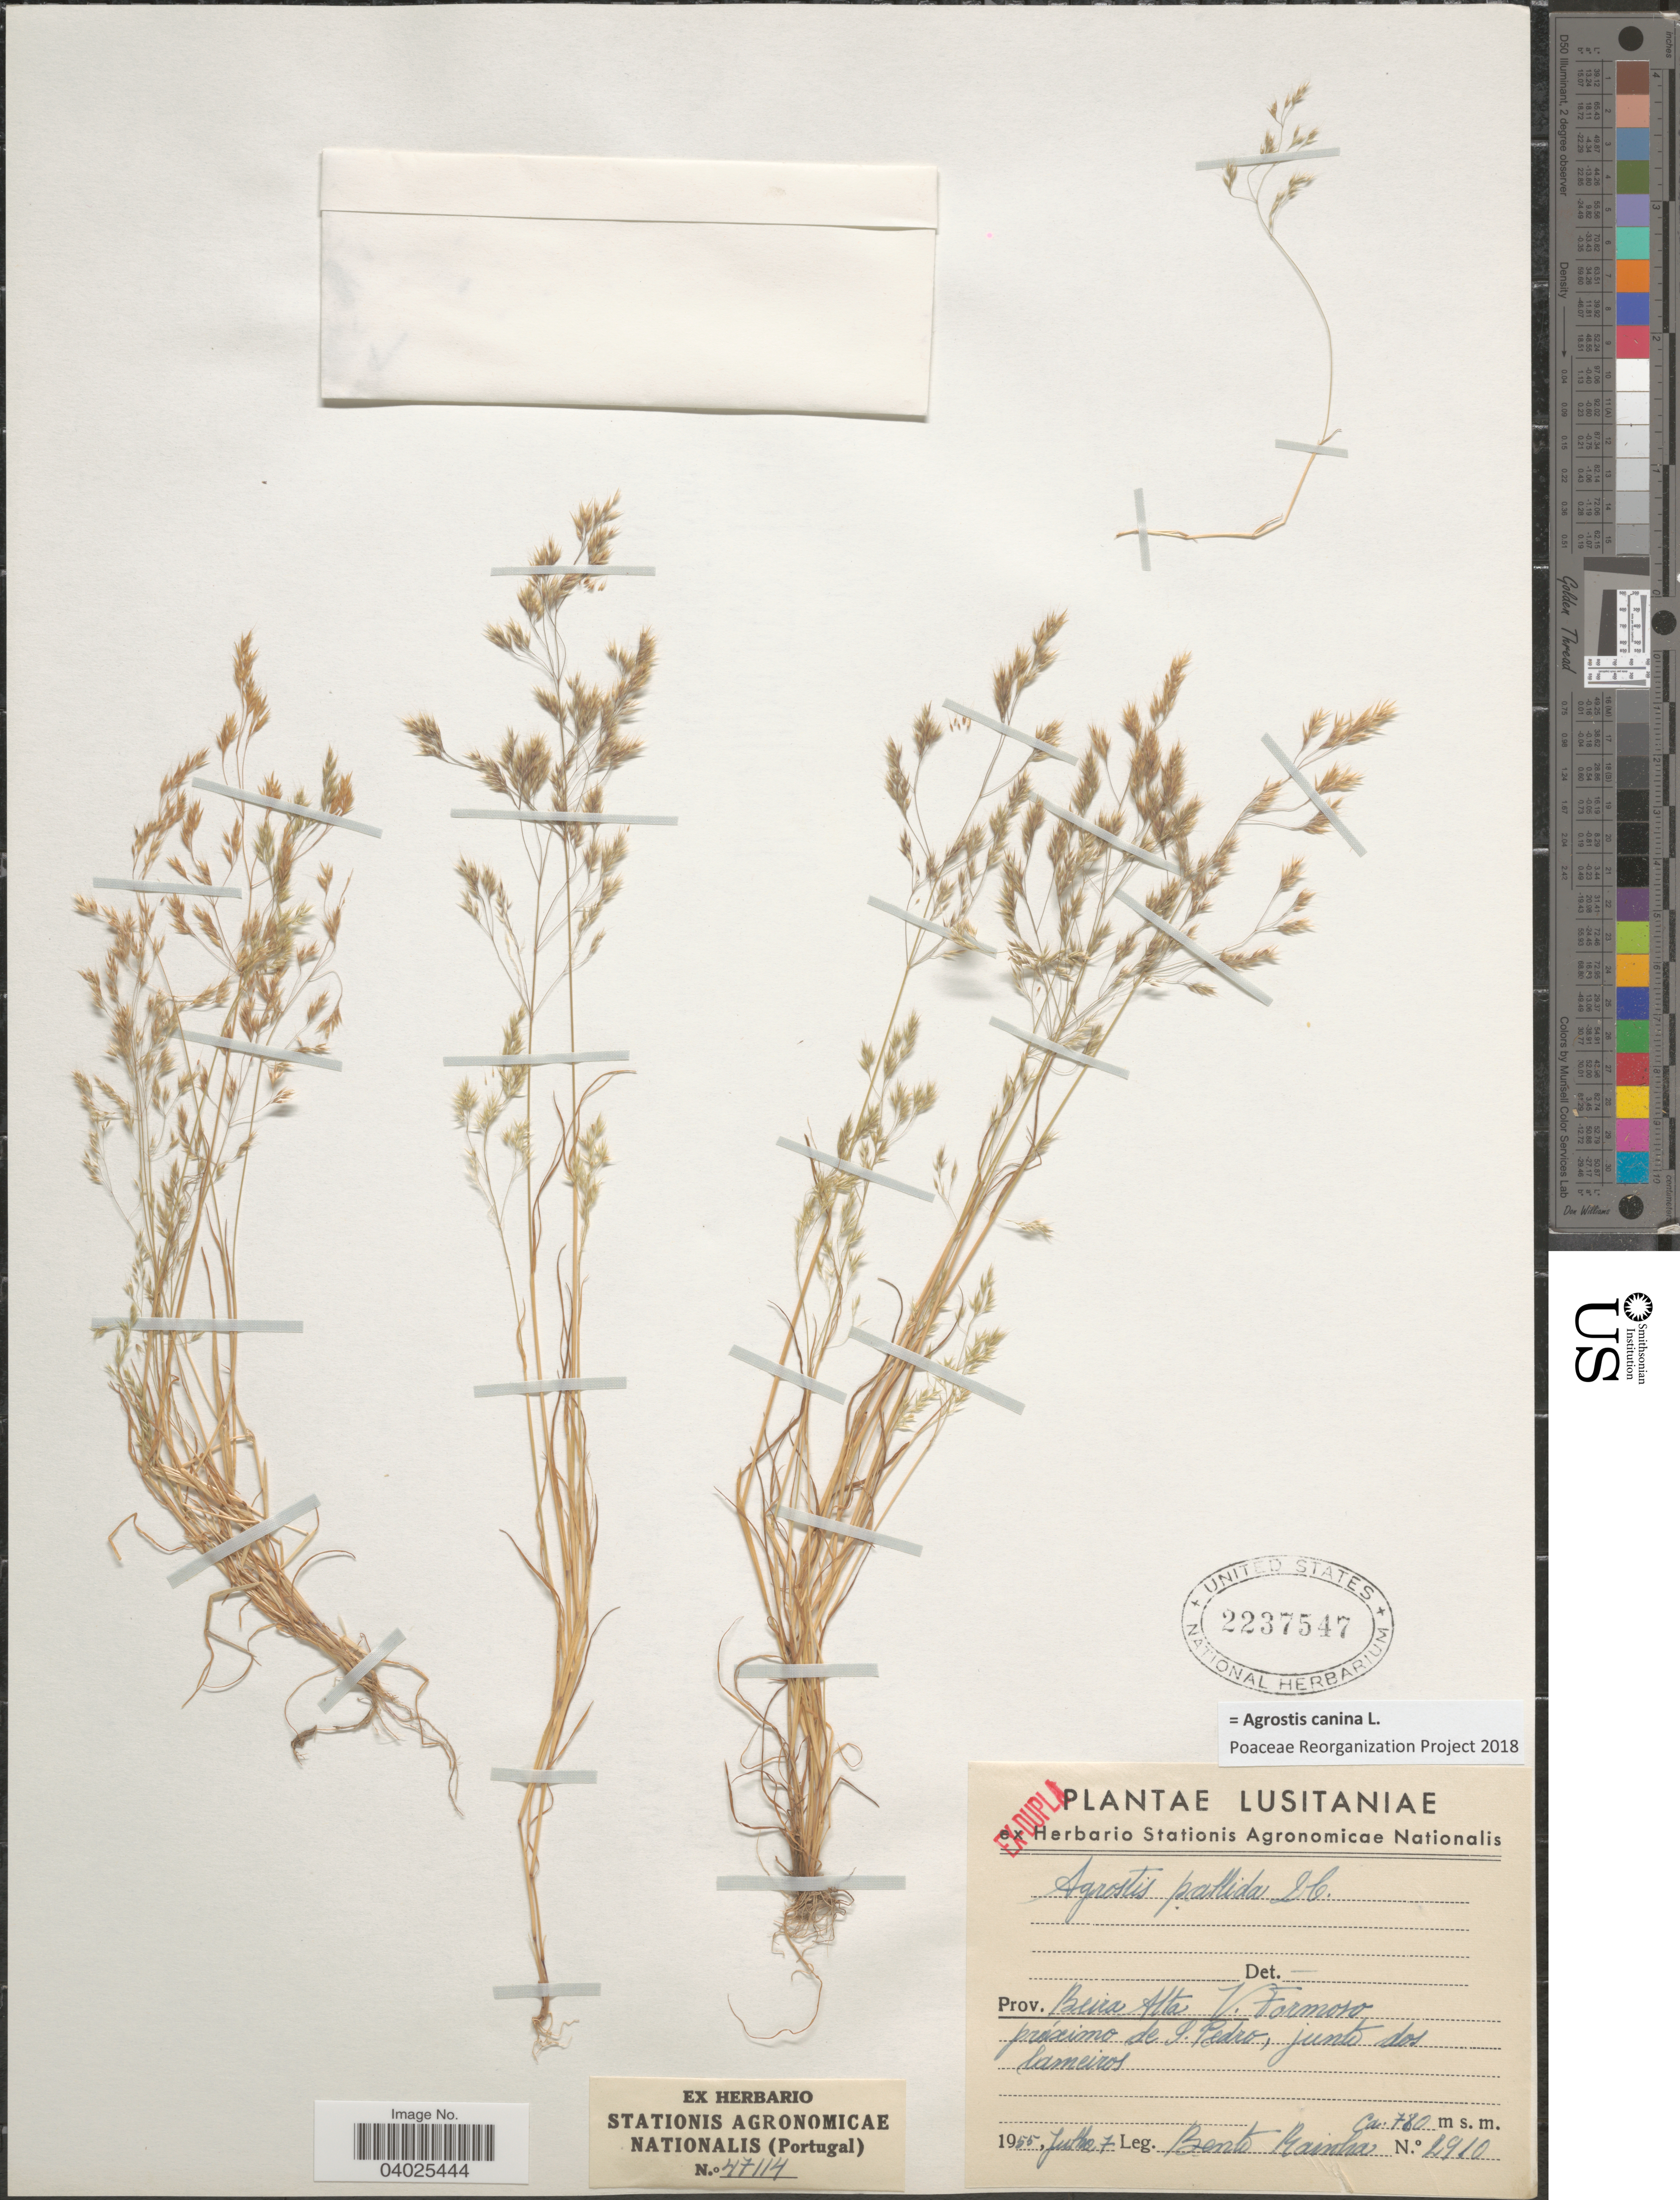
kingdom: Plantae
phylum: Tracheophyta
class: Liliopsida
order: Poales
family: Poaceae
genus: Agrostis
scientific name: Agrostis canina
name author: L.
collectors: B. Rainha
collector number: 2910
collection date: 1955-07-07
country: Portugal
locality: Lusitaniae. Prov. Beira Alta V. Formoso próximo de P. Pedro, junto dos lameiros.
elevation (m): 780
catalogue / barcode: US 2237547